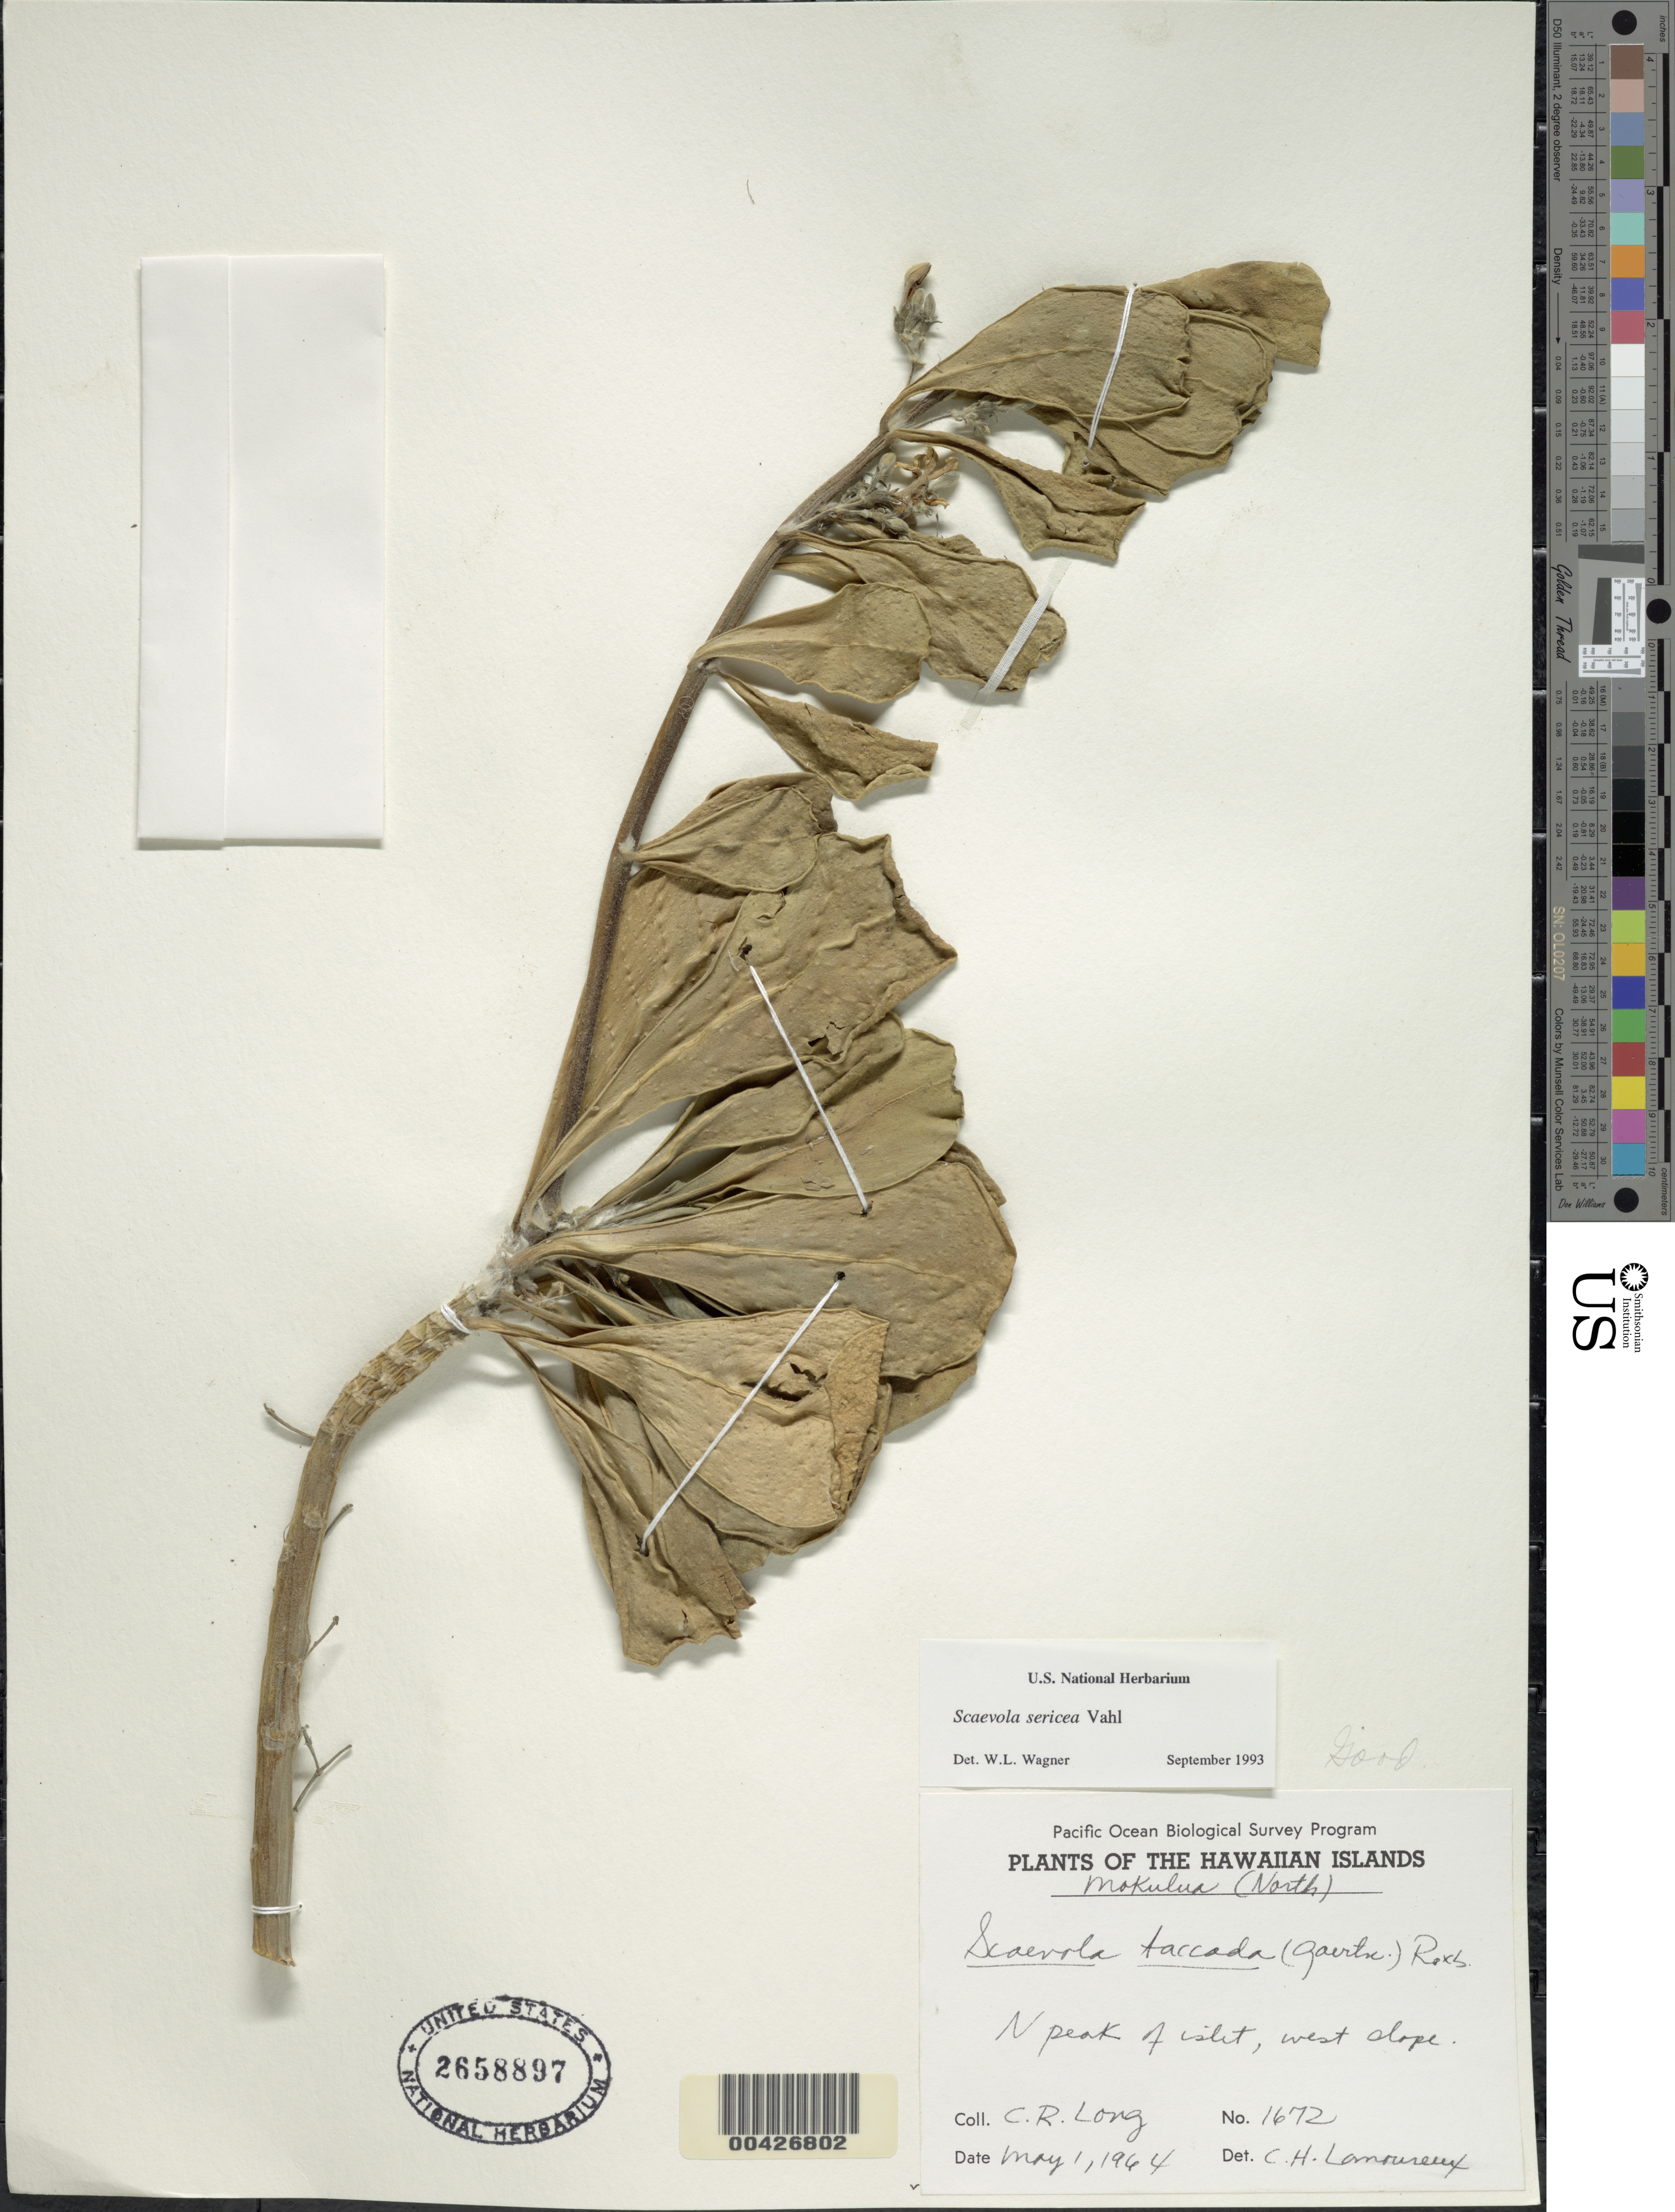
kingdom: Plantae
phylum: Tracheophyta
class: Magnoliopsida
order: Asterales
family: Goodeniaceae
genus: Scaevola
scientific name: Scaevola taccada var. taccada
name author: (Gaertn.) Roxb.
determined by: Wagner, W. L., (BOT), Smithsonian Institution - National Museum of Natural History (UNITED STATES)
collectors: C. Long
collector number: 1672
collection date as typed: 1 May 1964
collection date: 1964-05-01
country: United States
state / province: Hawaii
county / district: Honolulu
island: Mokulua Islets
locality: North Island, N peak of islet, W slope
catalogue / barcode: US 2658897